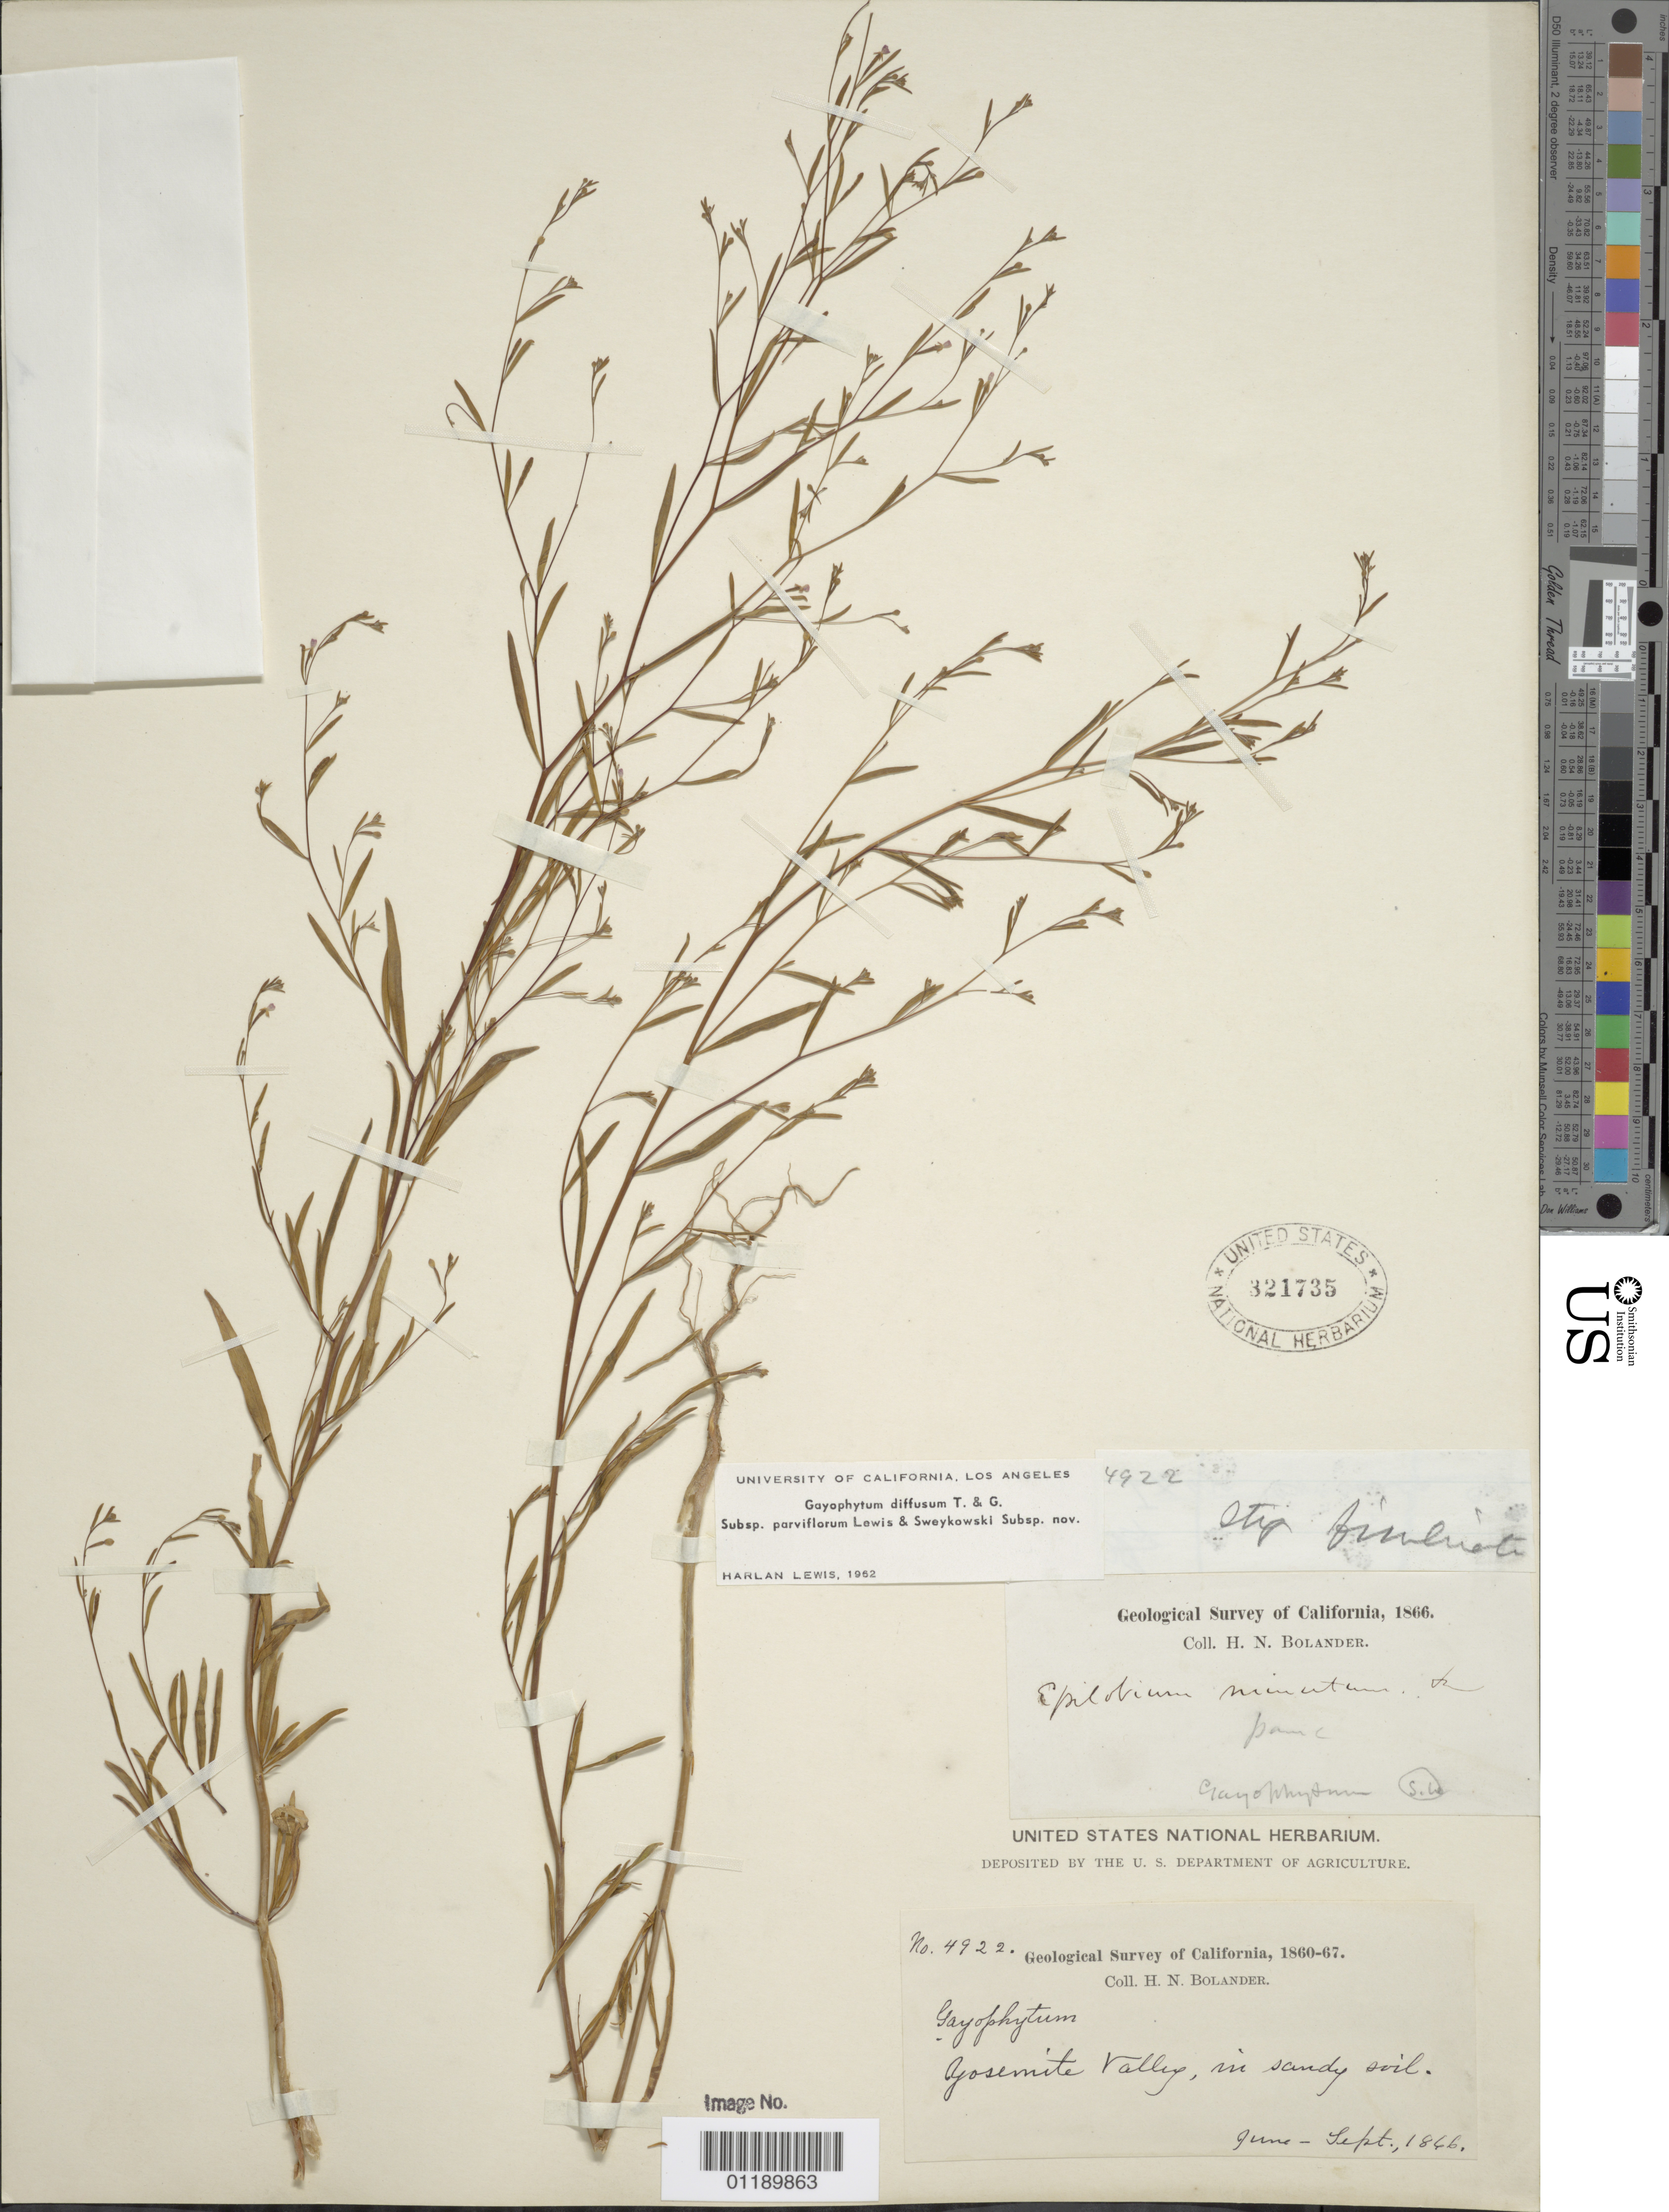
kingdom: Plantae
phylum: Tracheophyta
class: Magnoliopsida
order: Myrtales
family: Onagraceae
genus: Gayophytum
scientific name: Gayophytum diffusum subsp. parviflorum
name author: F. H. Lewis & Szweyk.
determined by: Lewis, H.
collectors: H. Bolander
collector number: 4922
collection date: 1866-06/1866-09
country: United States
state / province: California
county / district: Mariposa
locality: Yosemite Valley, in sandy soil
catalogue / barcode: US 321735